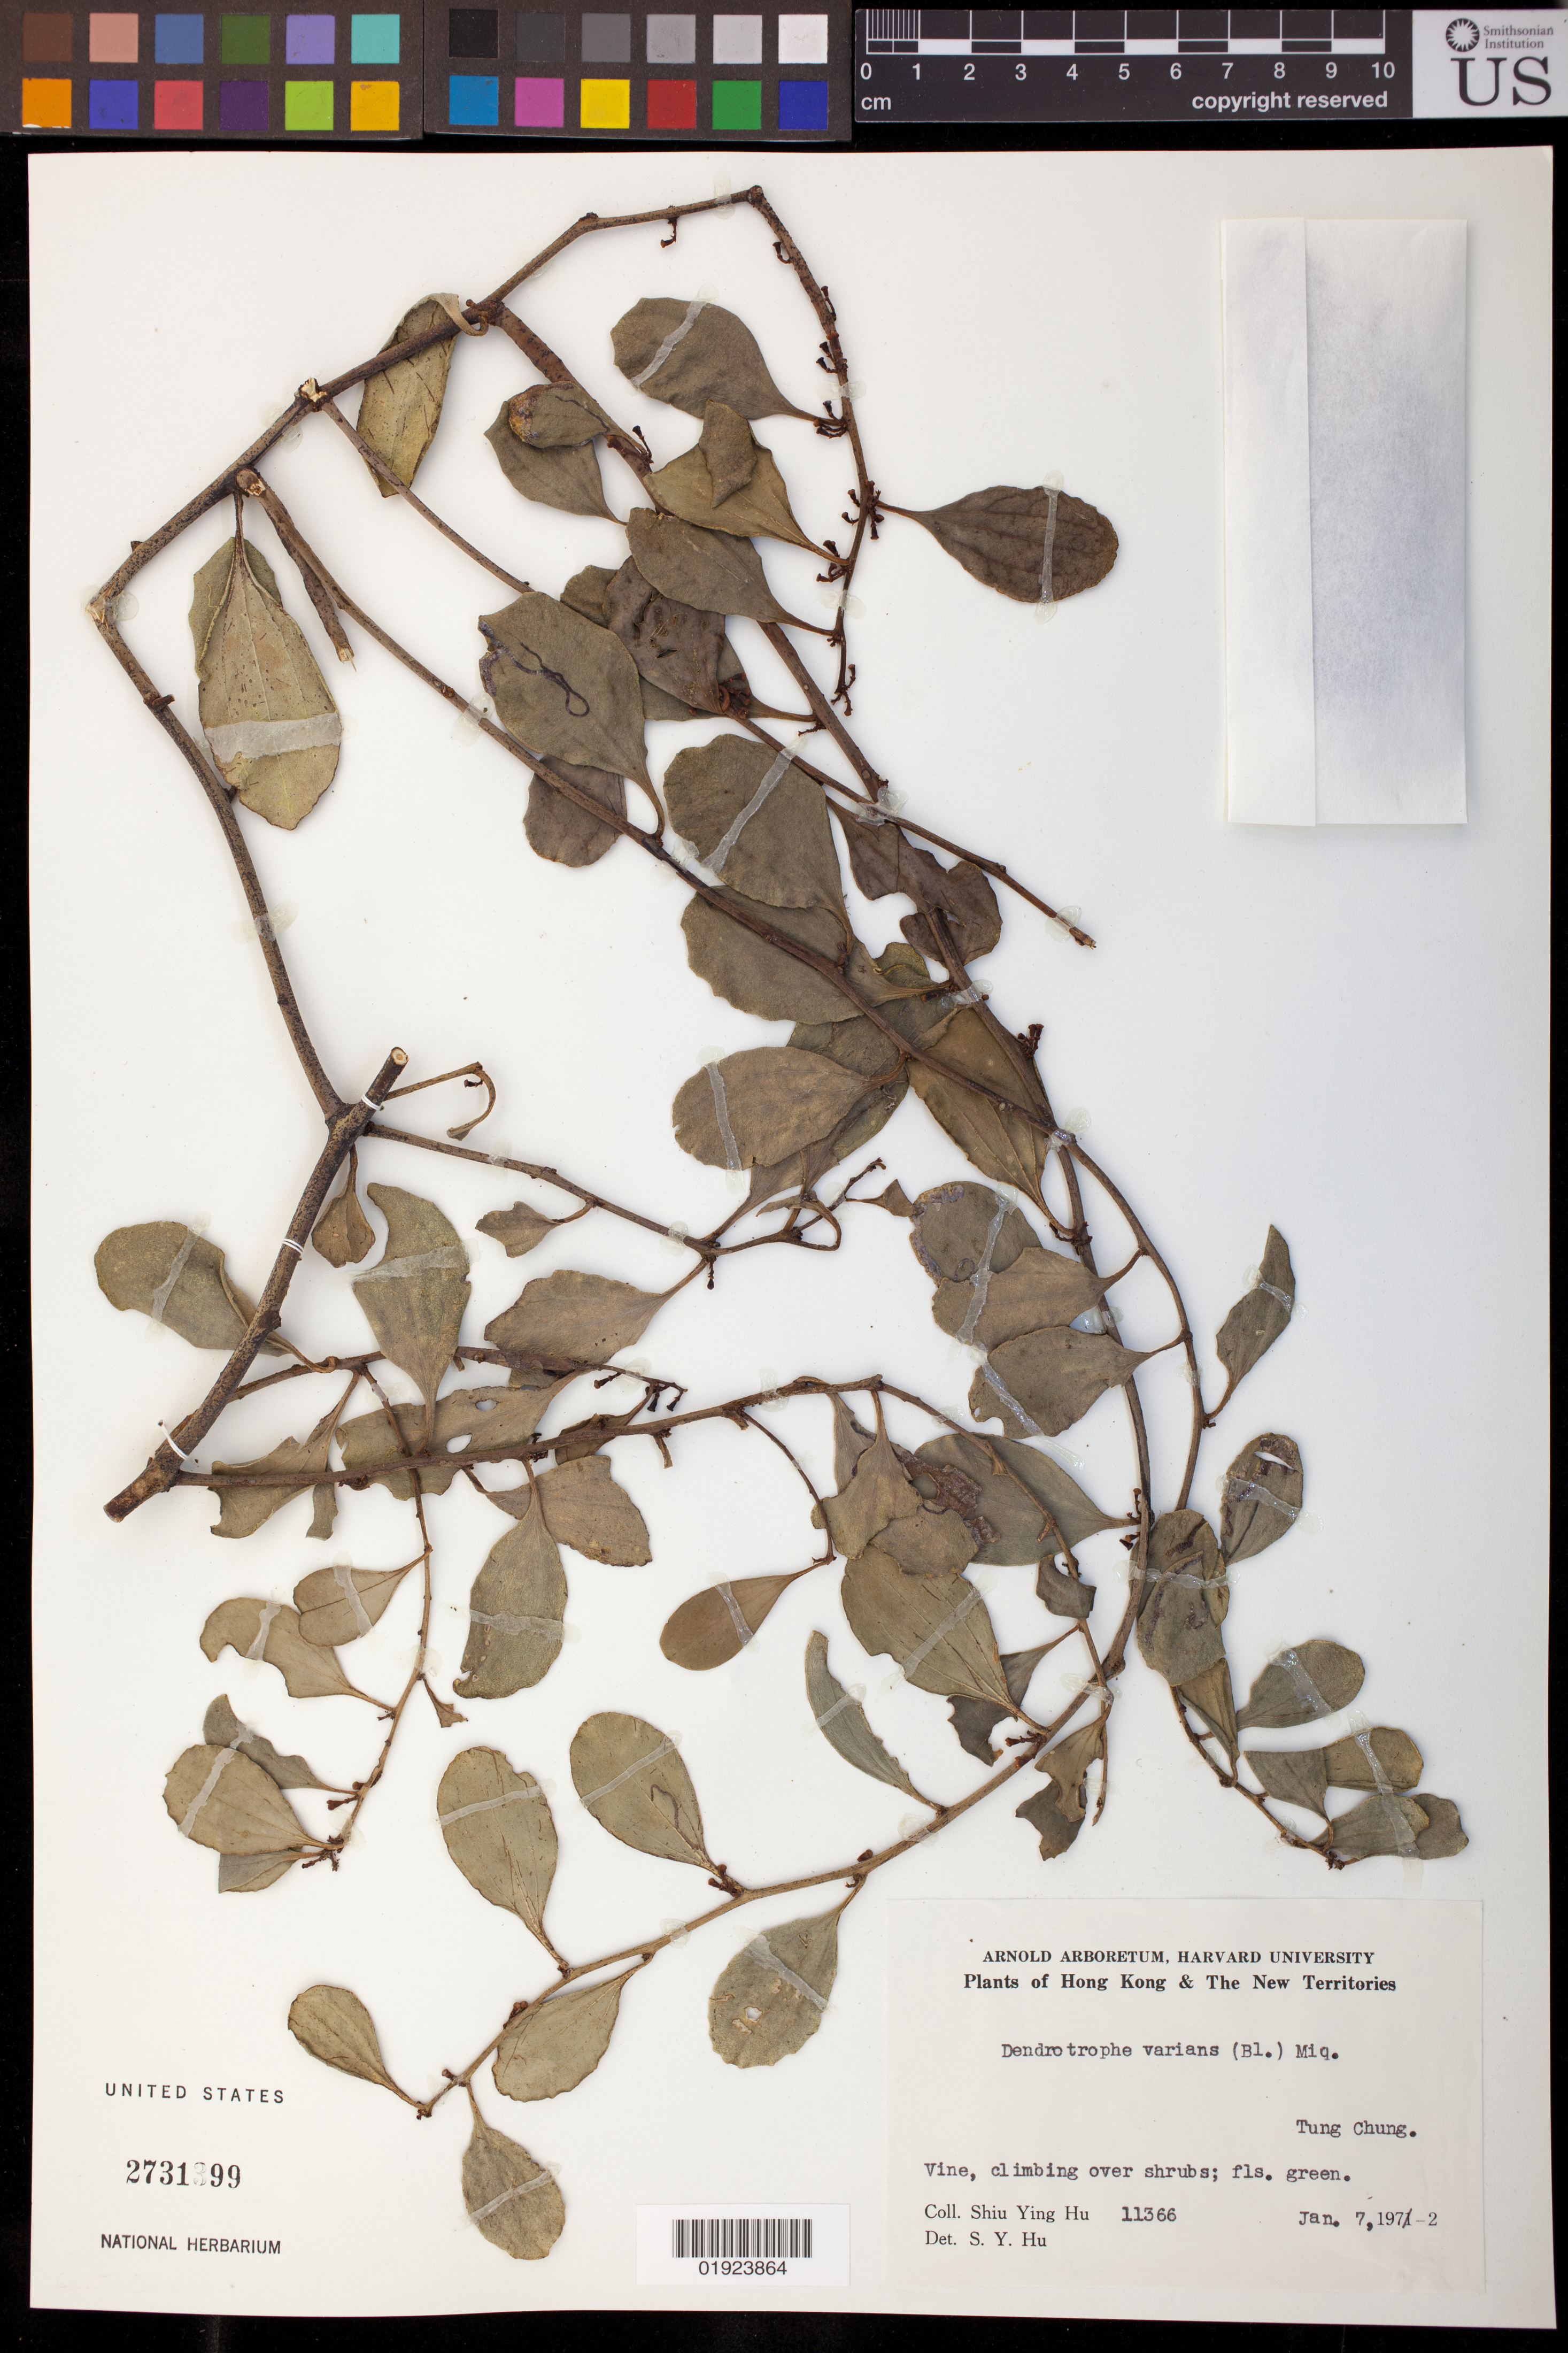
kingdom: Plantae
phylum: Tracheophyta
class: Magnoliopsida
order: Santalales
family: Amphorogynaceae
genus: Dendrotrophe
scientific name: Dendrotrophe varians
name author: (Blume) Miq.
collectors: S. Y. Hu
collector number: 11366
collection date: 1972-01-07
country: China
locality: Tung Chung.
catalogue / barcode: US 2731399